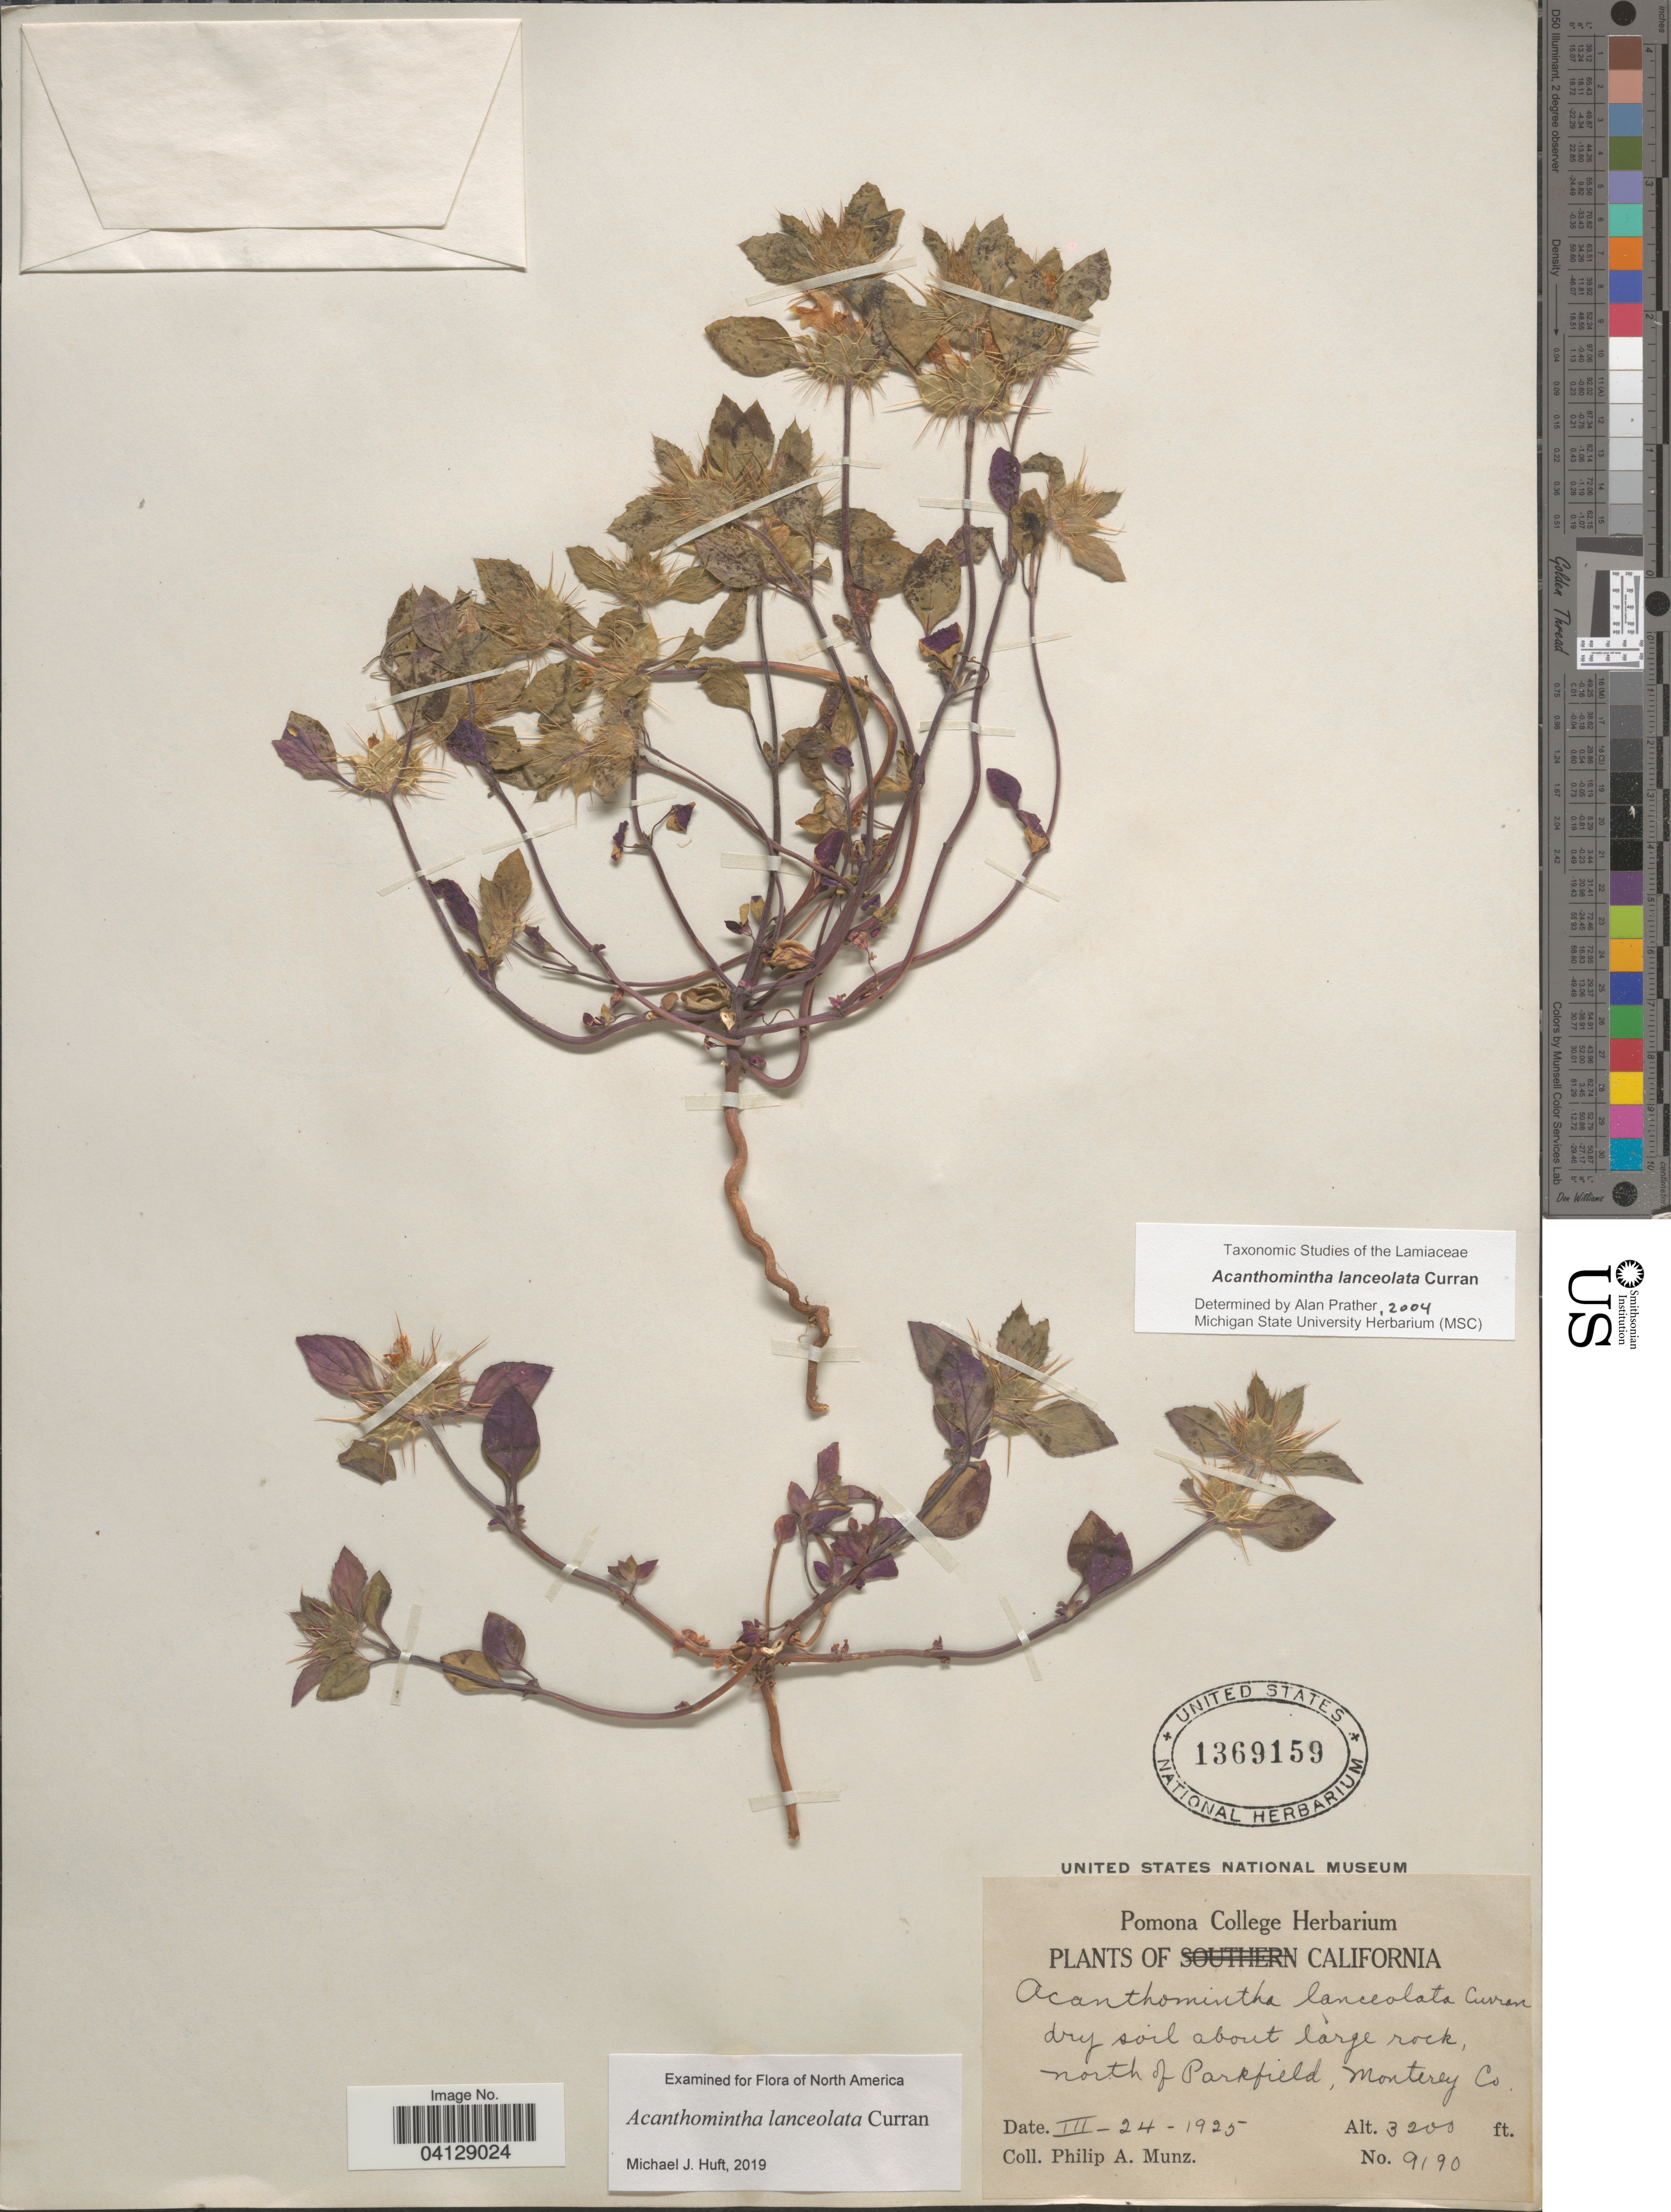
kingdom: Plantae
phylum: Tracheophyta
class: Magnoliopsida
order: Lamiales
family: Lamiaceae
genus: Acanthomintha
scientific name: Acanthomintha lanceolata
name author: Curran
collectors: P. A. Munz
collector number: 9190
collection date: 1925-03-24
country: United States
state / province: California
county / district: Monterey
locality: Dry soil about large rock, north of Parkfield, Monterey Co.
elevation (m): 975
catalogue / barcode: US 1369159